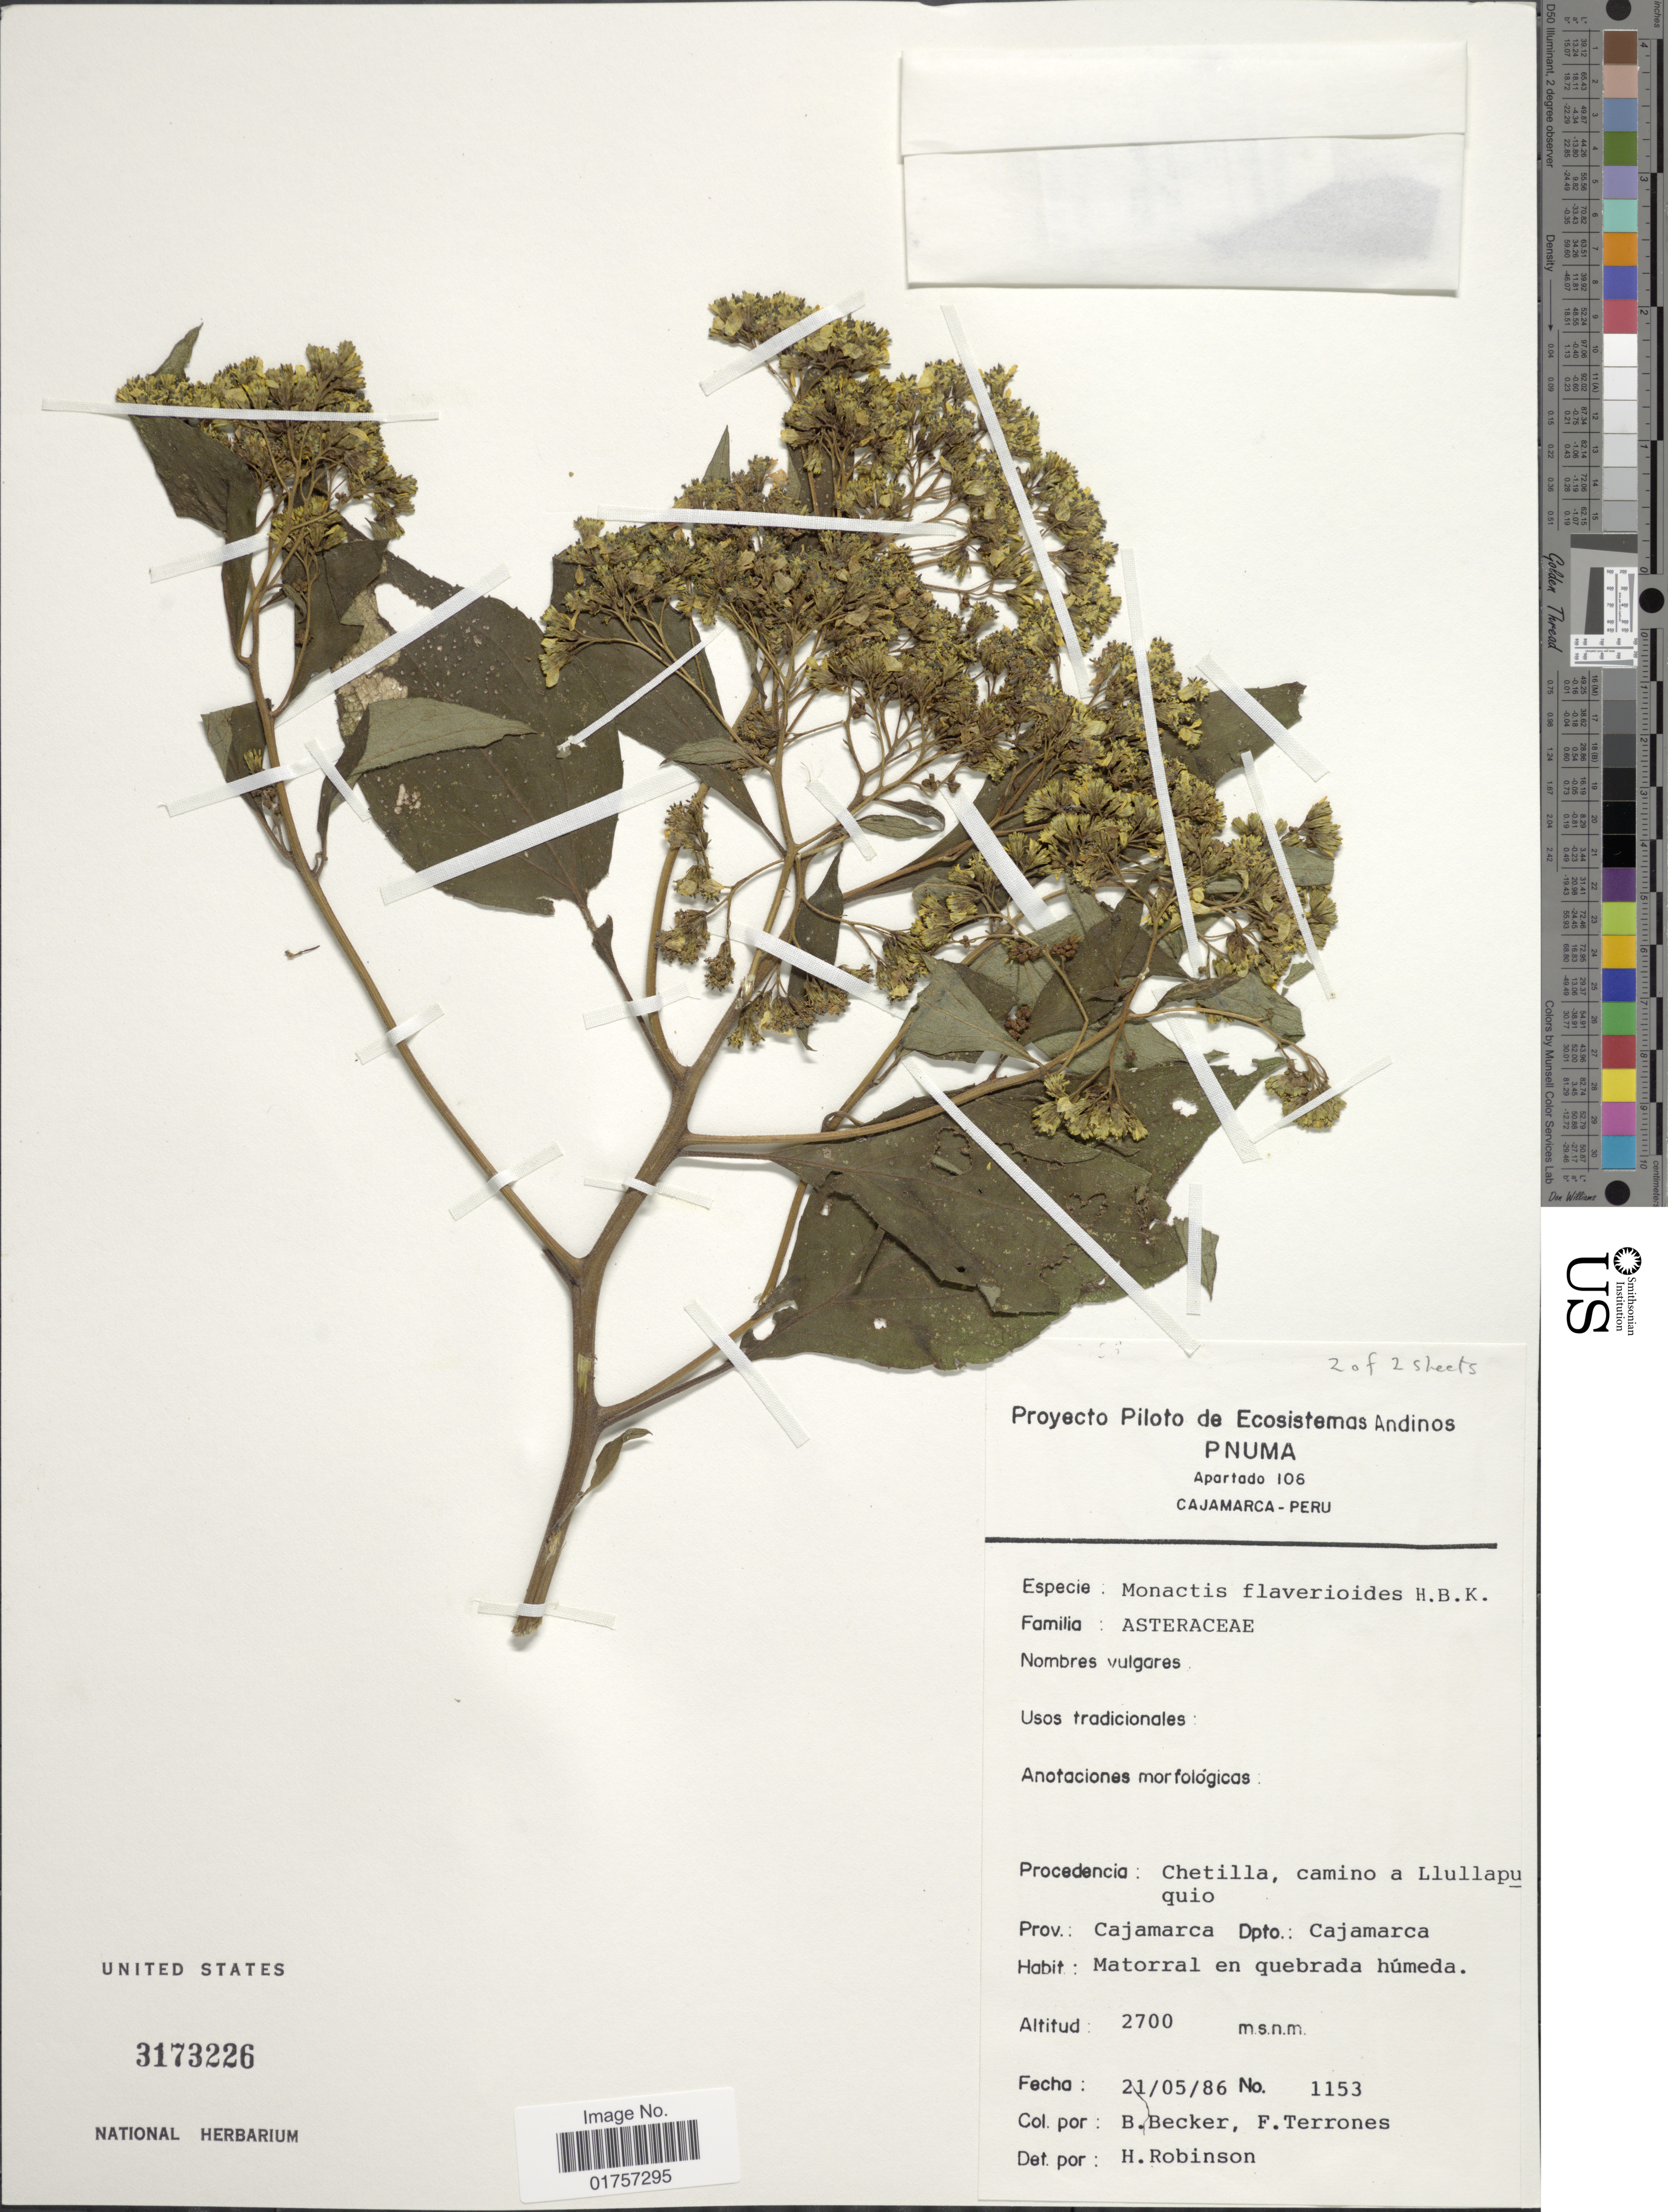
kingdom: Plantae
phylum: Tracheophyta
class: Magnoliopsida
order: Asterales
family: Asteraceae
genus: Monactis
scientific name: Monactis flaverioides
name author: Humb.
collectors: B. Becker & F. Terrones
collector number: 1153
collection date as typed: Transcribed d/m/y: 21/5/86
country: Peru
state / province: Cajamarca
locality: Procedencia: Chetilla, camino a Llullapuquio. Prov.: Cajamarca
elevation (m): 2700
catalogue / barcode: US 3173226